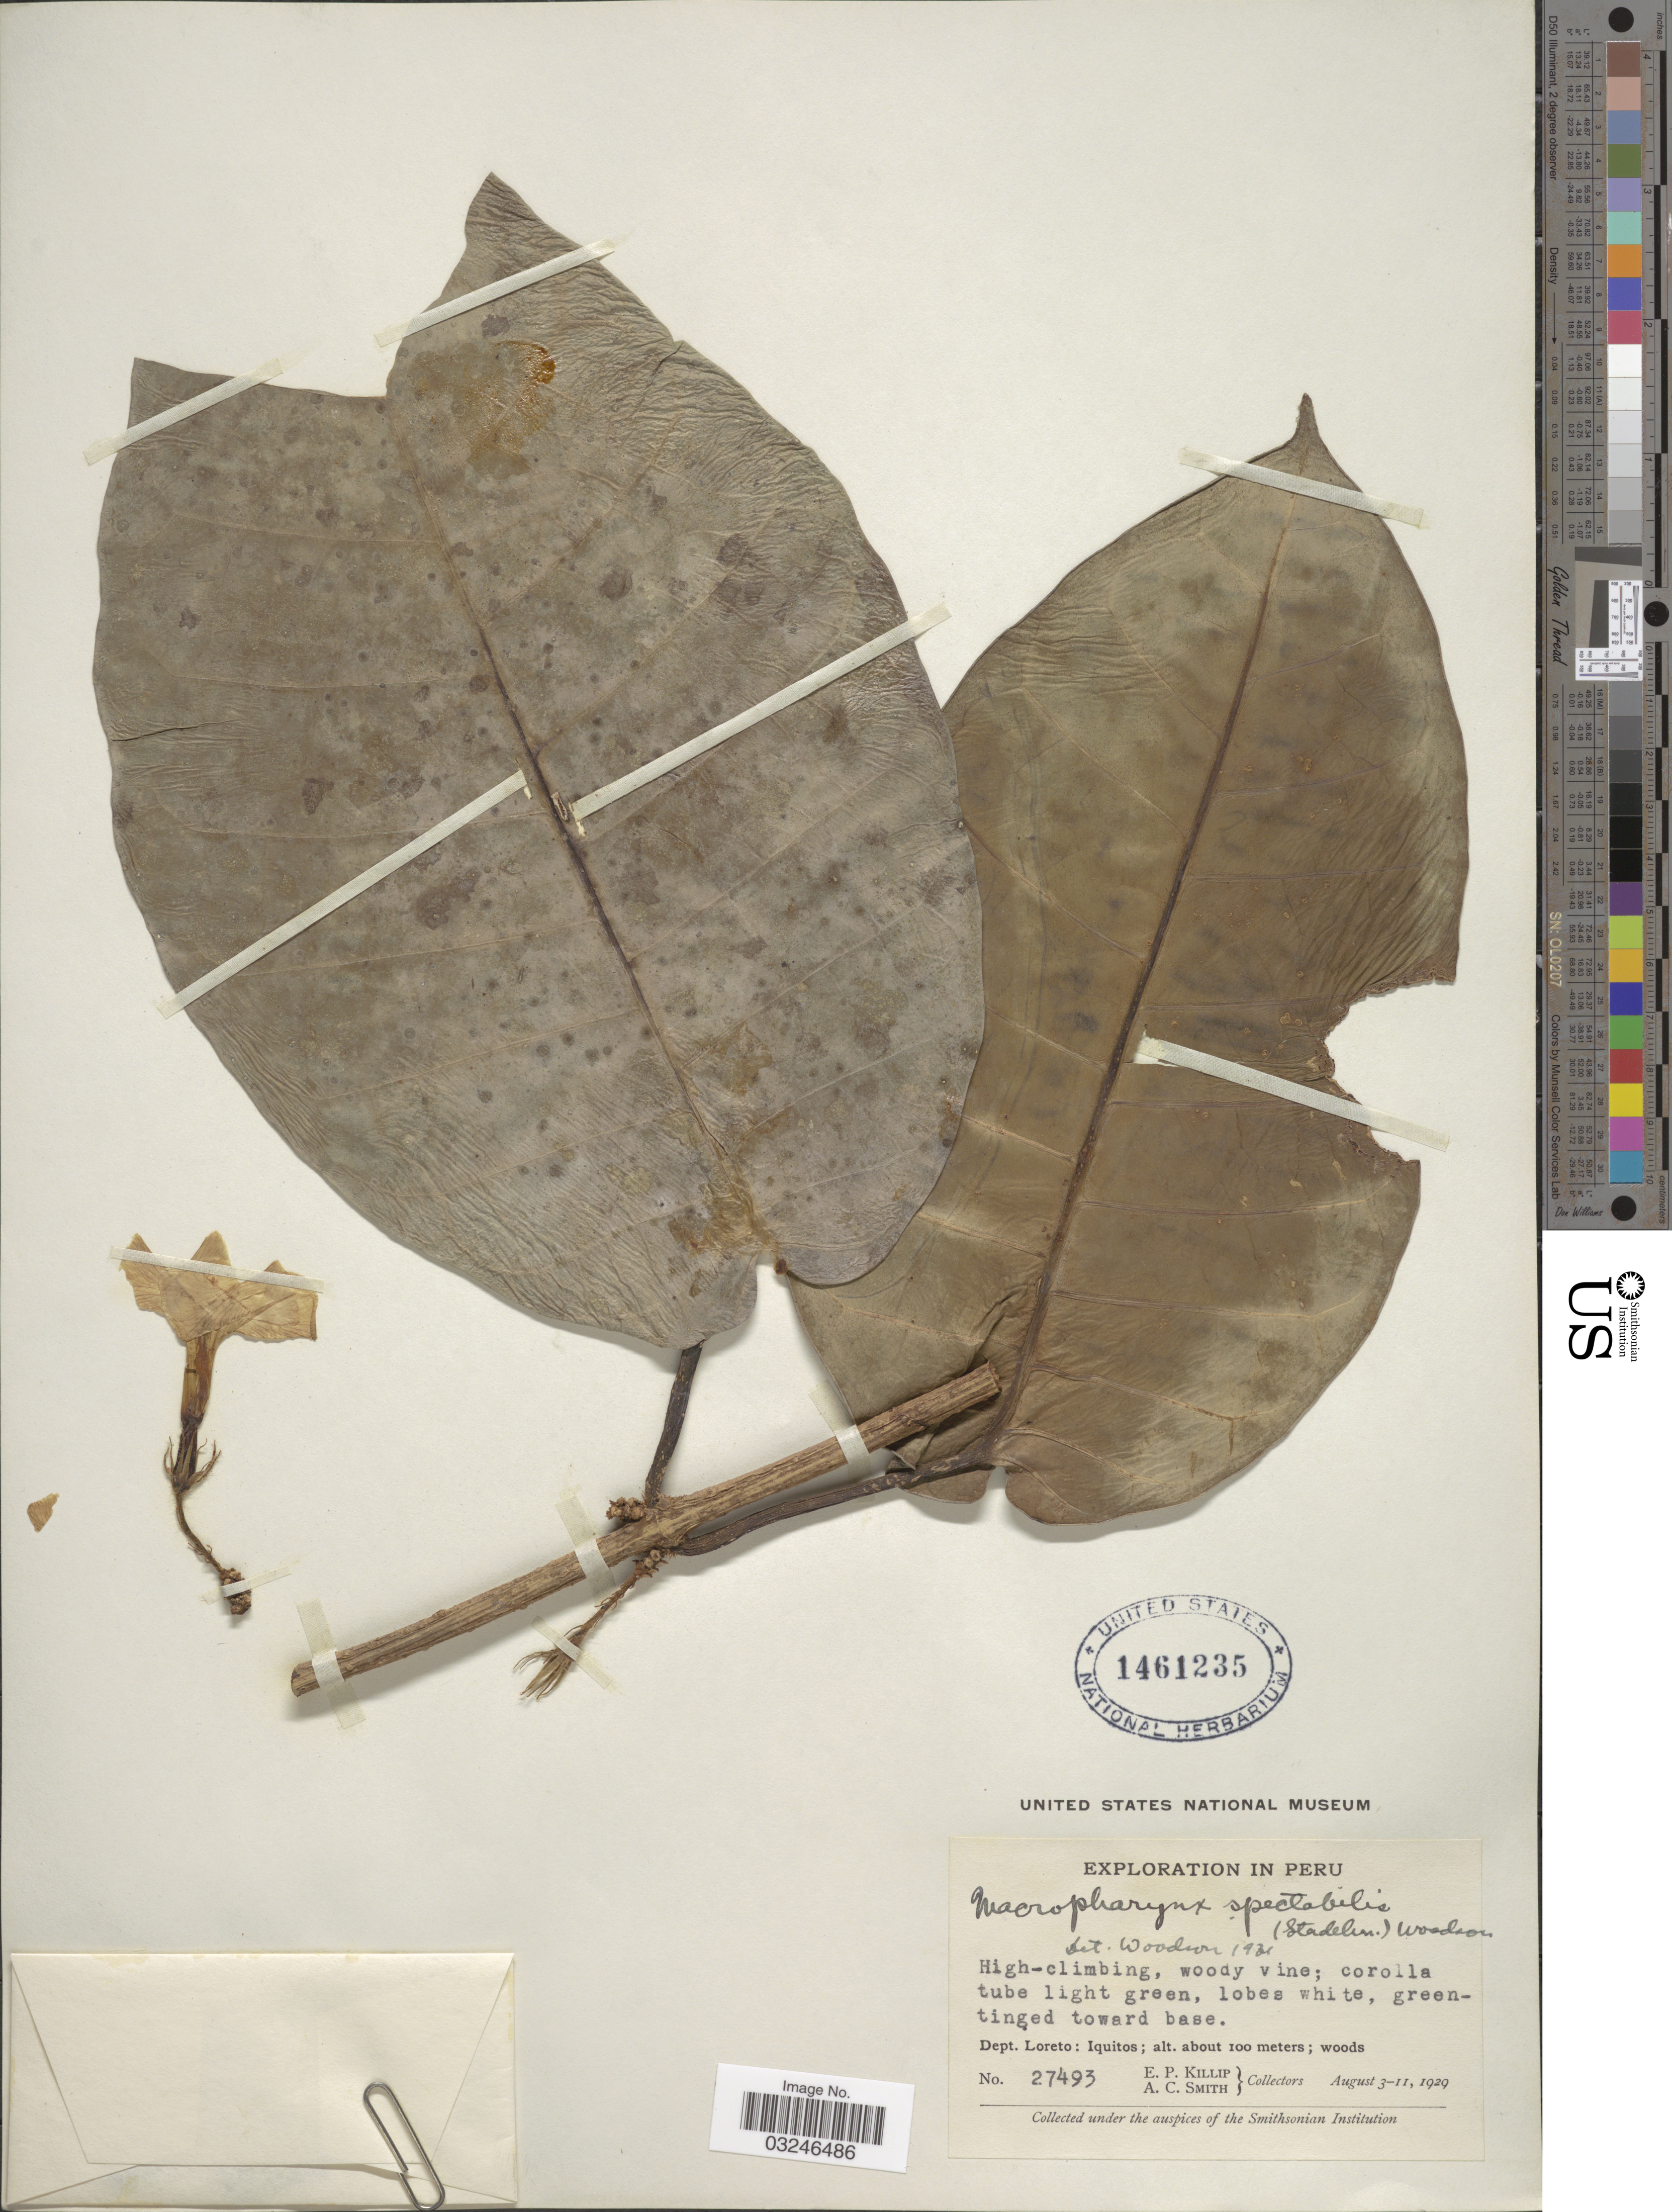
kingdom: Plantae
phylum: Tracheophyta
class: Magnoliopsida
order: Gentianales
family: Apocynaceae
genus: Macropharynx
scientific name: Macropharynx spectabilis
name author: (Stadelm.) Woodson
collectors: E. P. Killip & A. C. Smith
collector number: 27493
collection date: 1929-08-03/1929-08-11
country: Peru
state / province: Loreto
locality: Dept. Loreto: Iquitos.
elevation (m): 100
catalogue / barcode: US 1461235